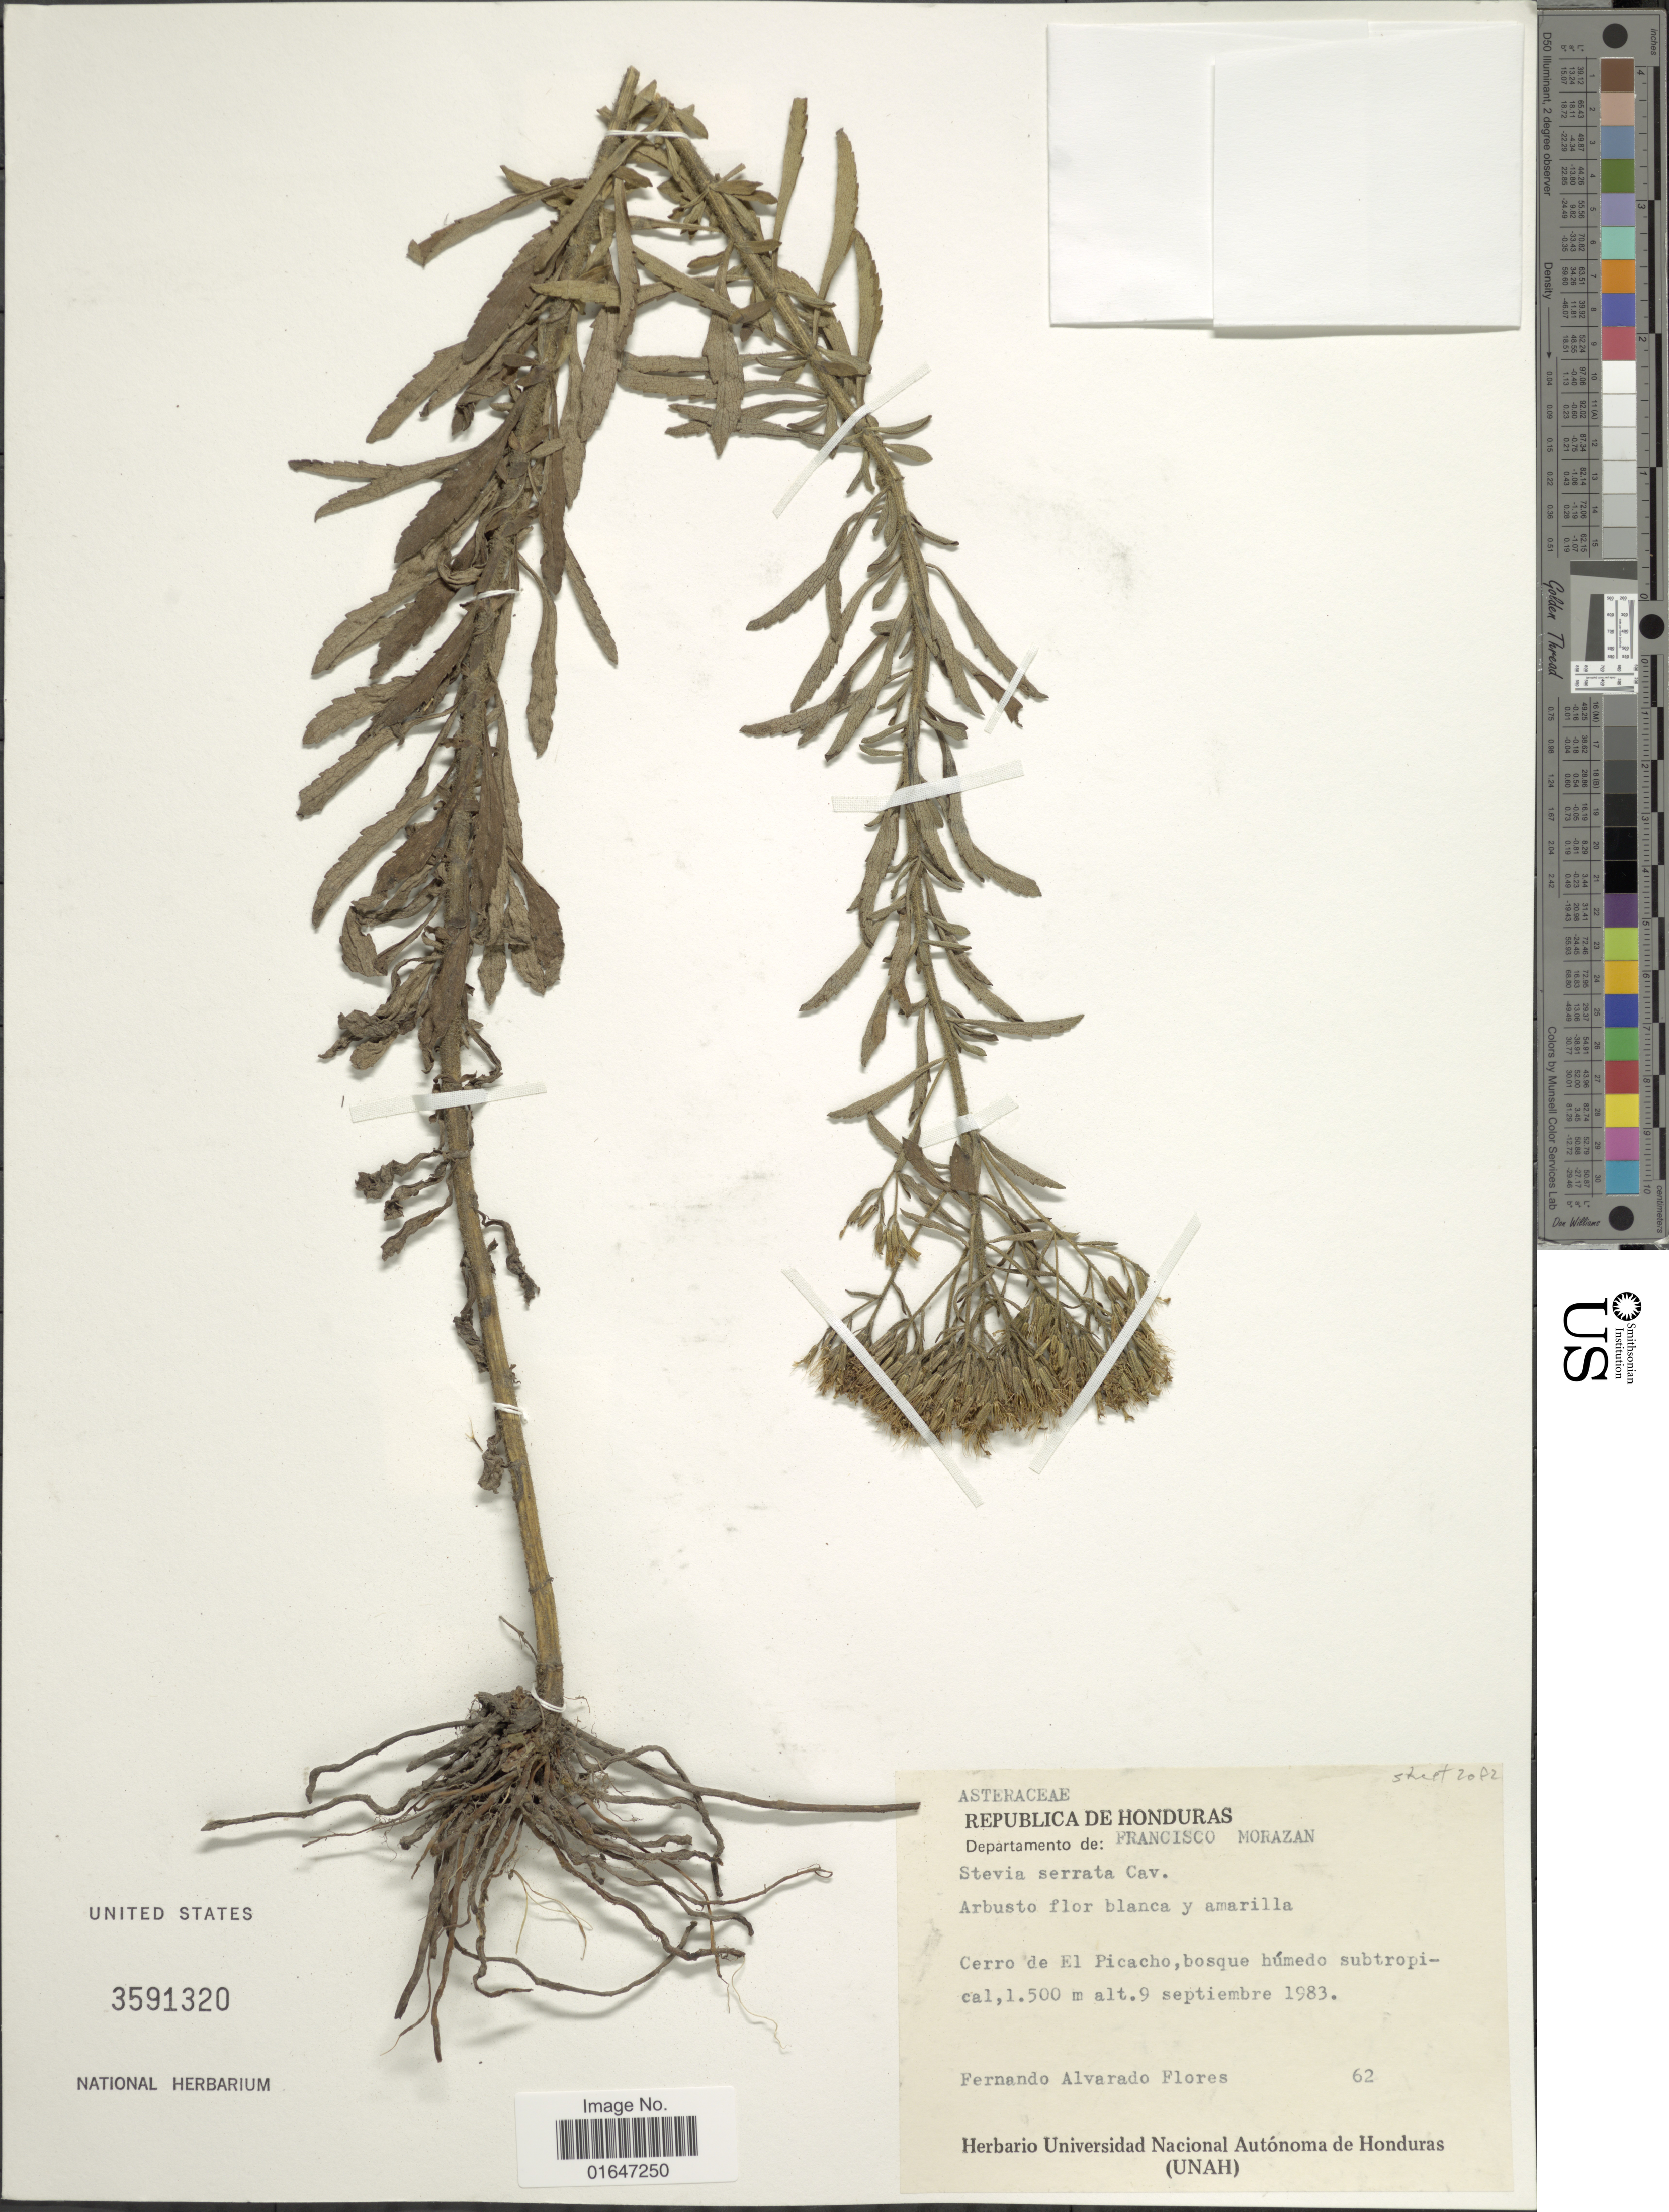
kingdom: Plantae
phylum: Tracheophyta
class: Magnoliopsida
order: Asterales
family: Asteraceae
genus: Stevia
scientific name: Stevia serrata var. arguta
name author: B.L. Rob.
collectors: F. Flores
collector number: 62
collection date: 1983-09-09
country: Honduras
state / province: Fco. Morazán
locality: Cerro de El Picacho, Bosque humedo suntropiscal.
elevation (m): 1500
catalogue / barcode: US 3591320